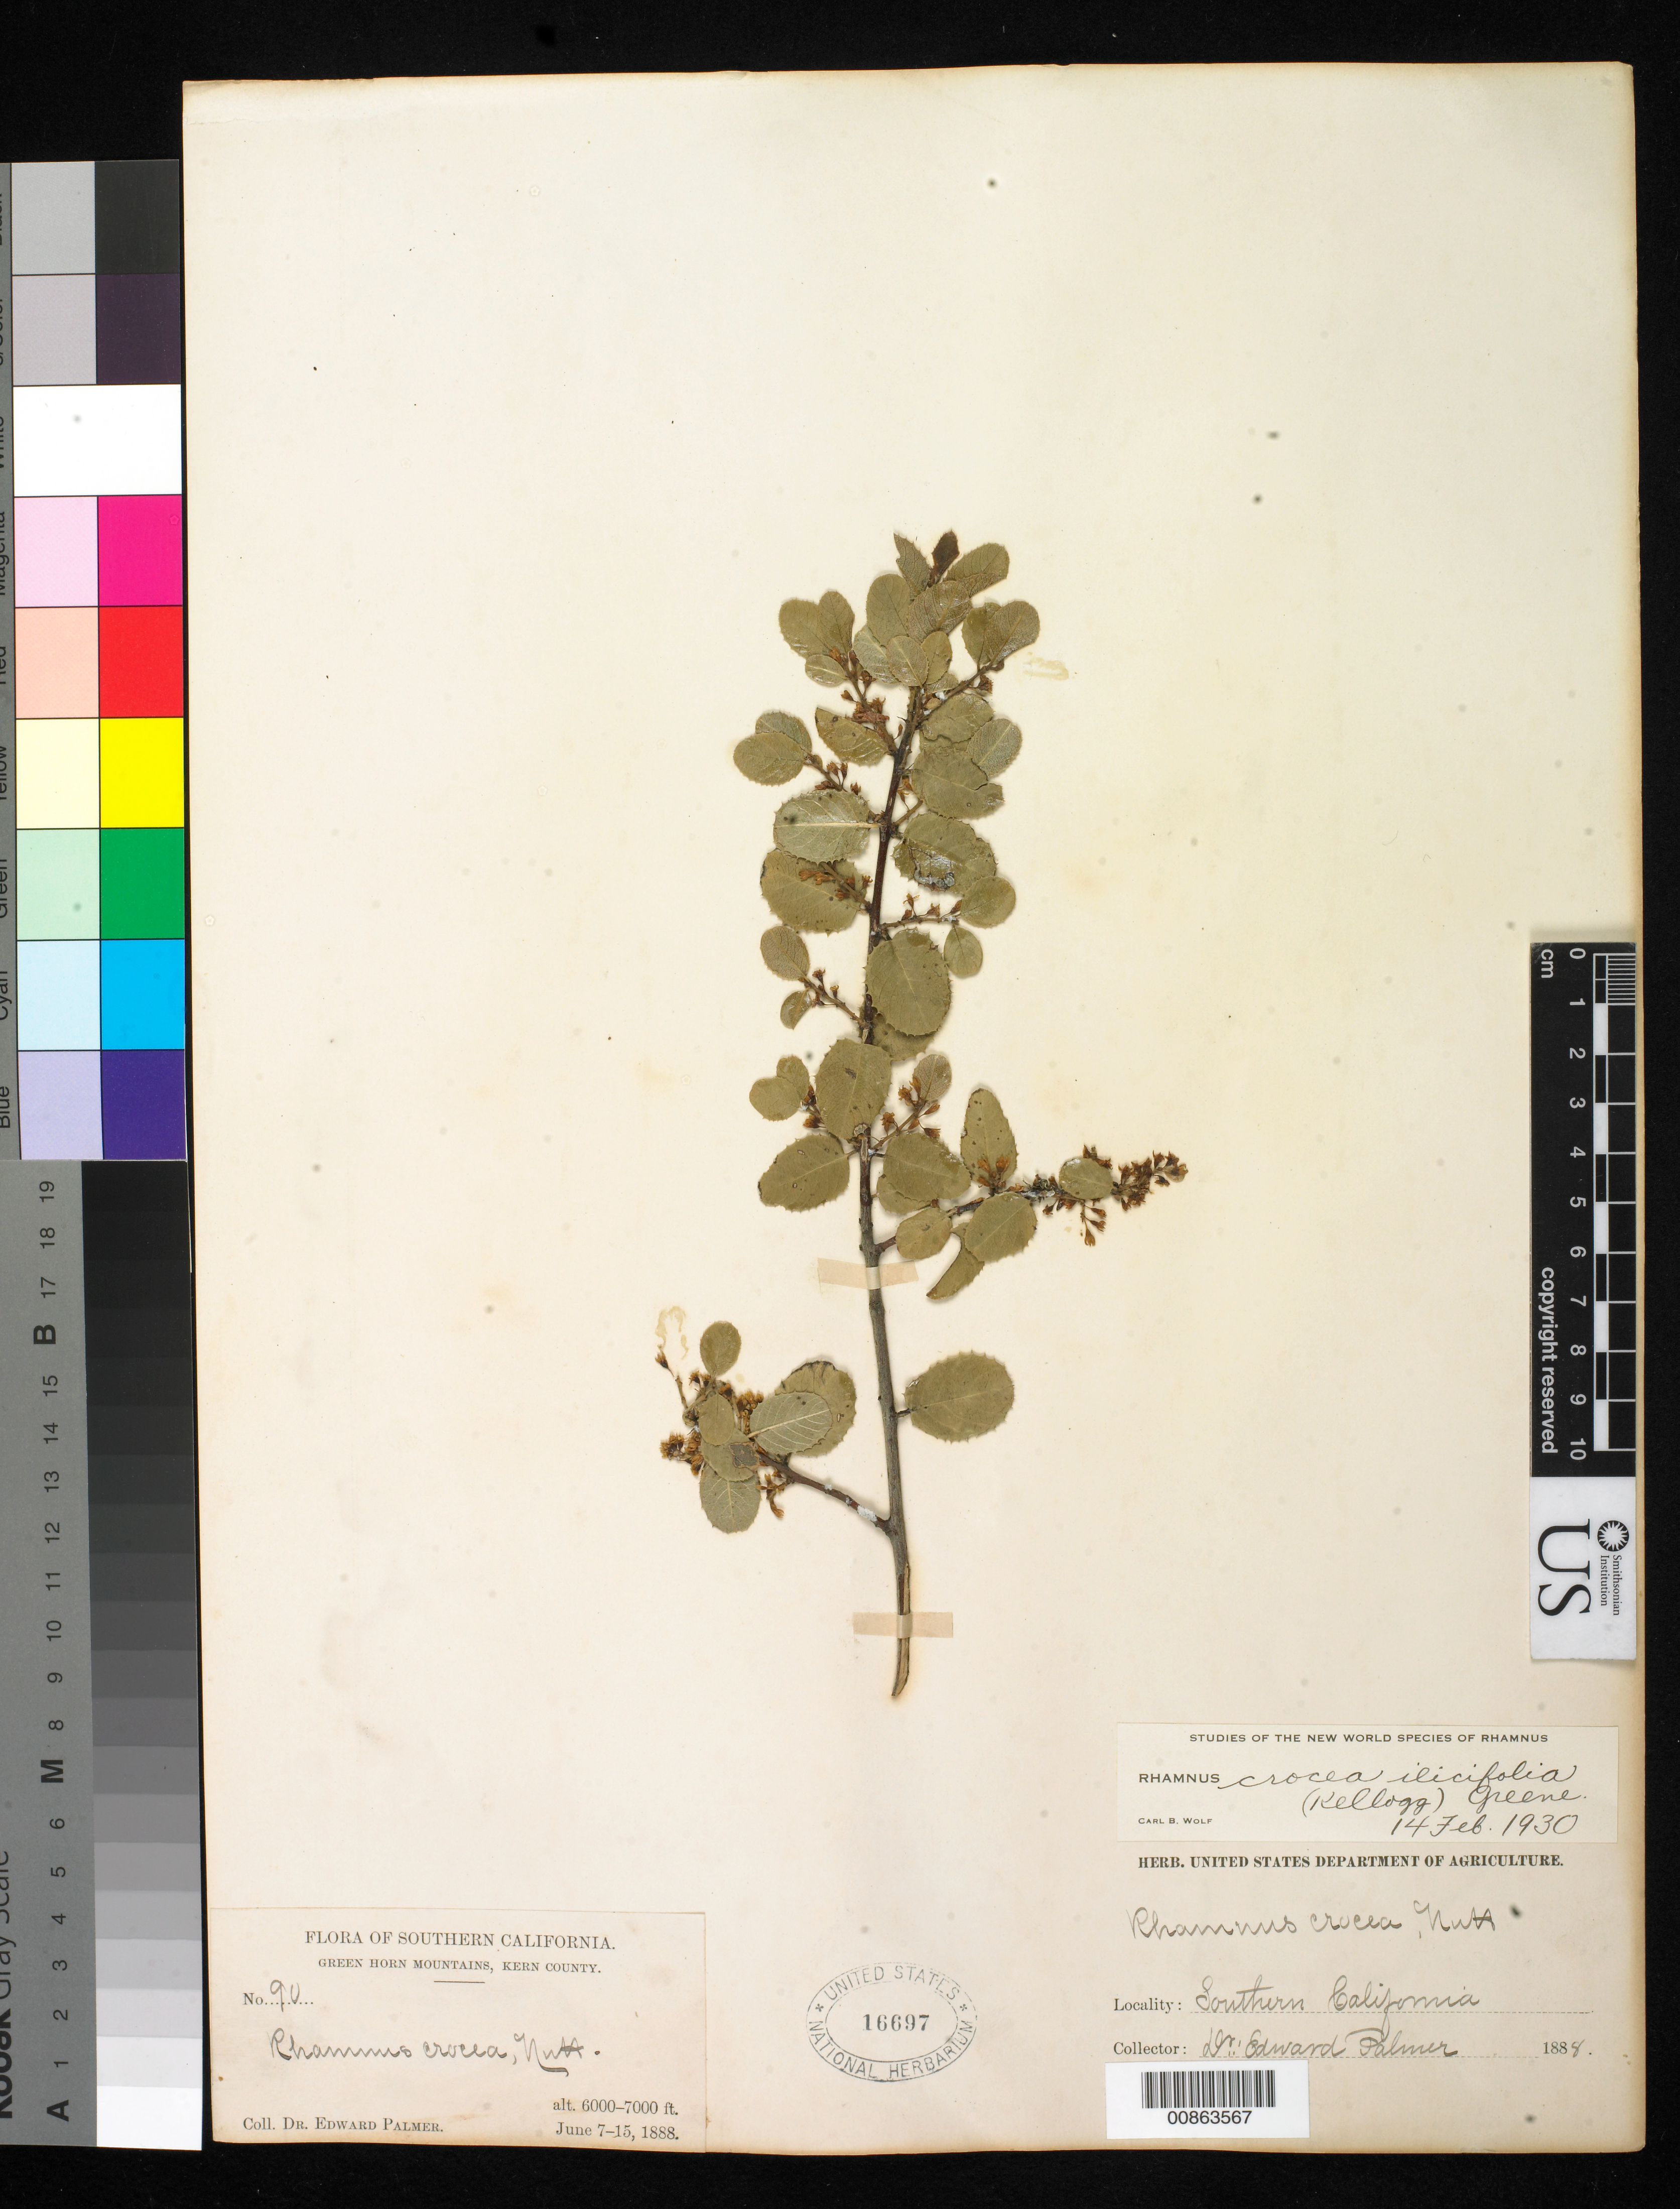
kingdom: Plantae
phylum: Tracheophyta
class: Magnoliopsida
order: Rosales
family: Rhamnaceae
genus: Rhamnus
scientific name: Rhamnus crocea subsp. ilicifolia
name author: (Kellogg) C.B. Wolf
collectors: E. Palmer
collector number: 90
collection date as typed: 07 Jun 1888 to 15 Jun 1888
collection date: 1888-06-07/1888-06-15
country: United States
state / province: California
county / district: Kern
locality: Green Horn Mountains, Kern County, California.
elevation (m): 1829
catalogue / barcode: US 16697